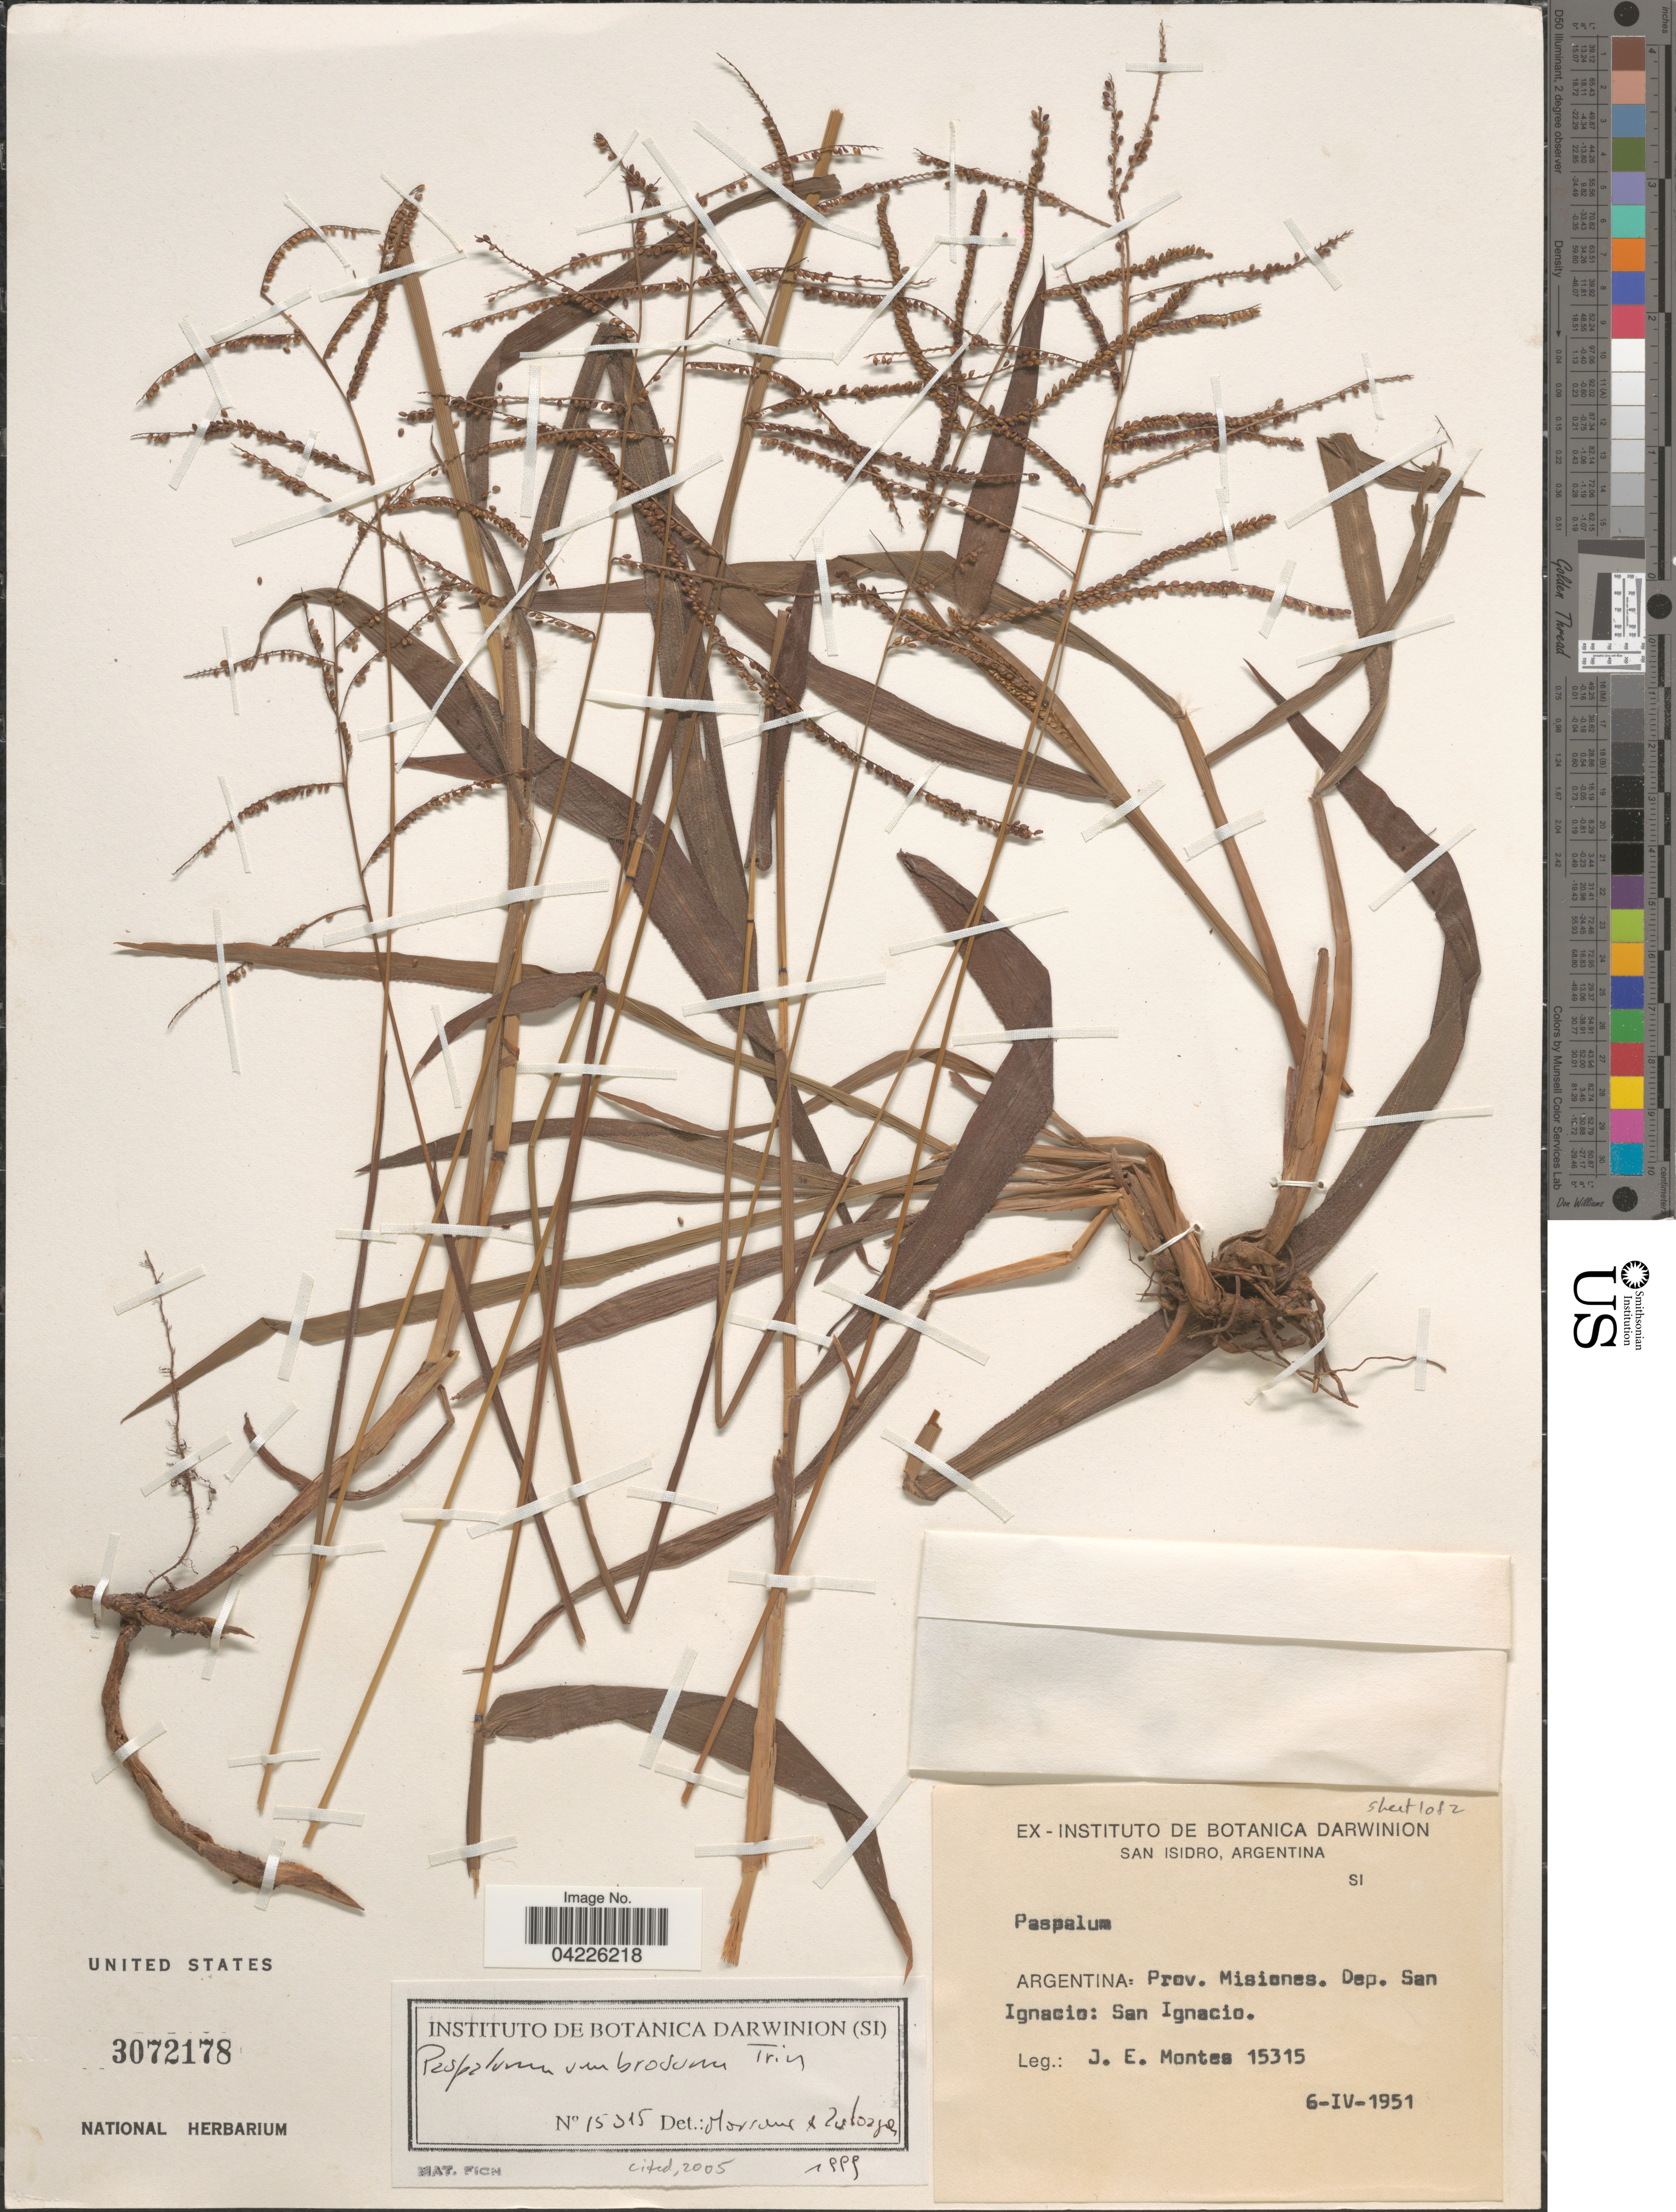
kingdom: Plantae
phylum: Tracheophyta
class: Liliopsida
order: Poales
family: Poaceae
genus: Paspalum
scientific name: Paspalum umbrosum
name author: Trin.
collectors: J. E. Montes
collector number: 15315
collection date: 1951-04-06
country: Argentina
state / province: Misiones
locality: Dep. San Ignacio: San Ignacio.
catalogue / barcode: US 3072178